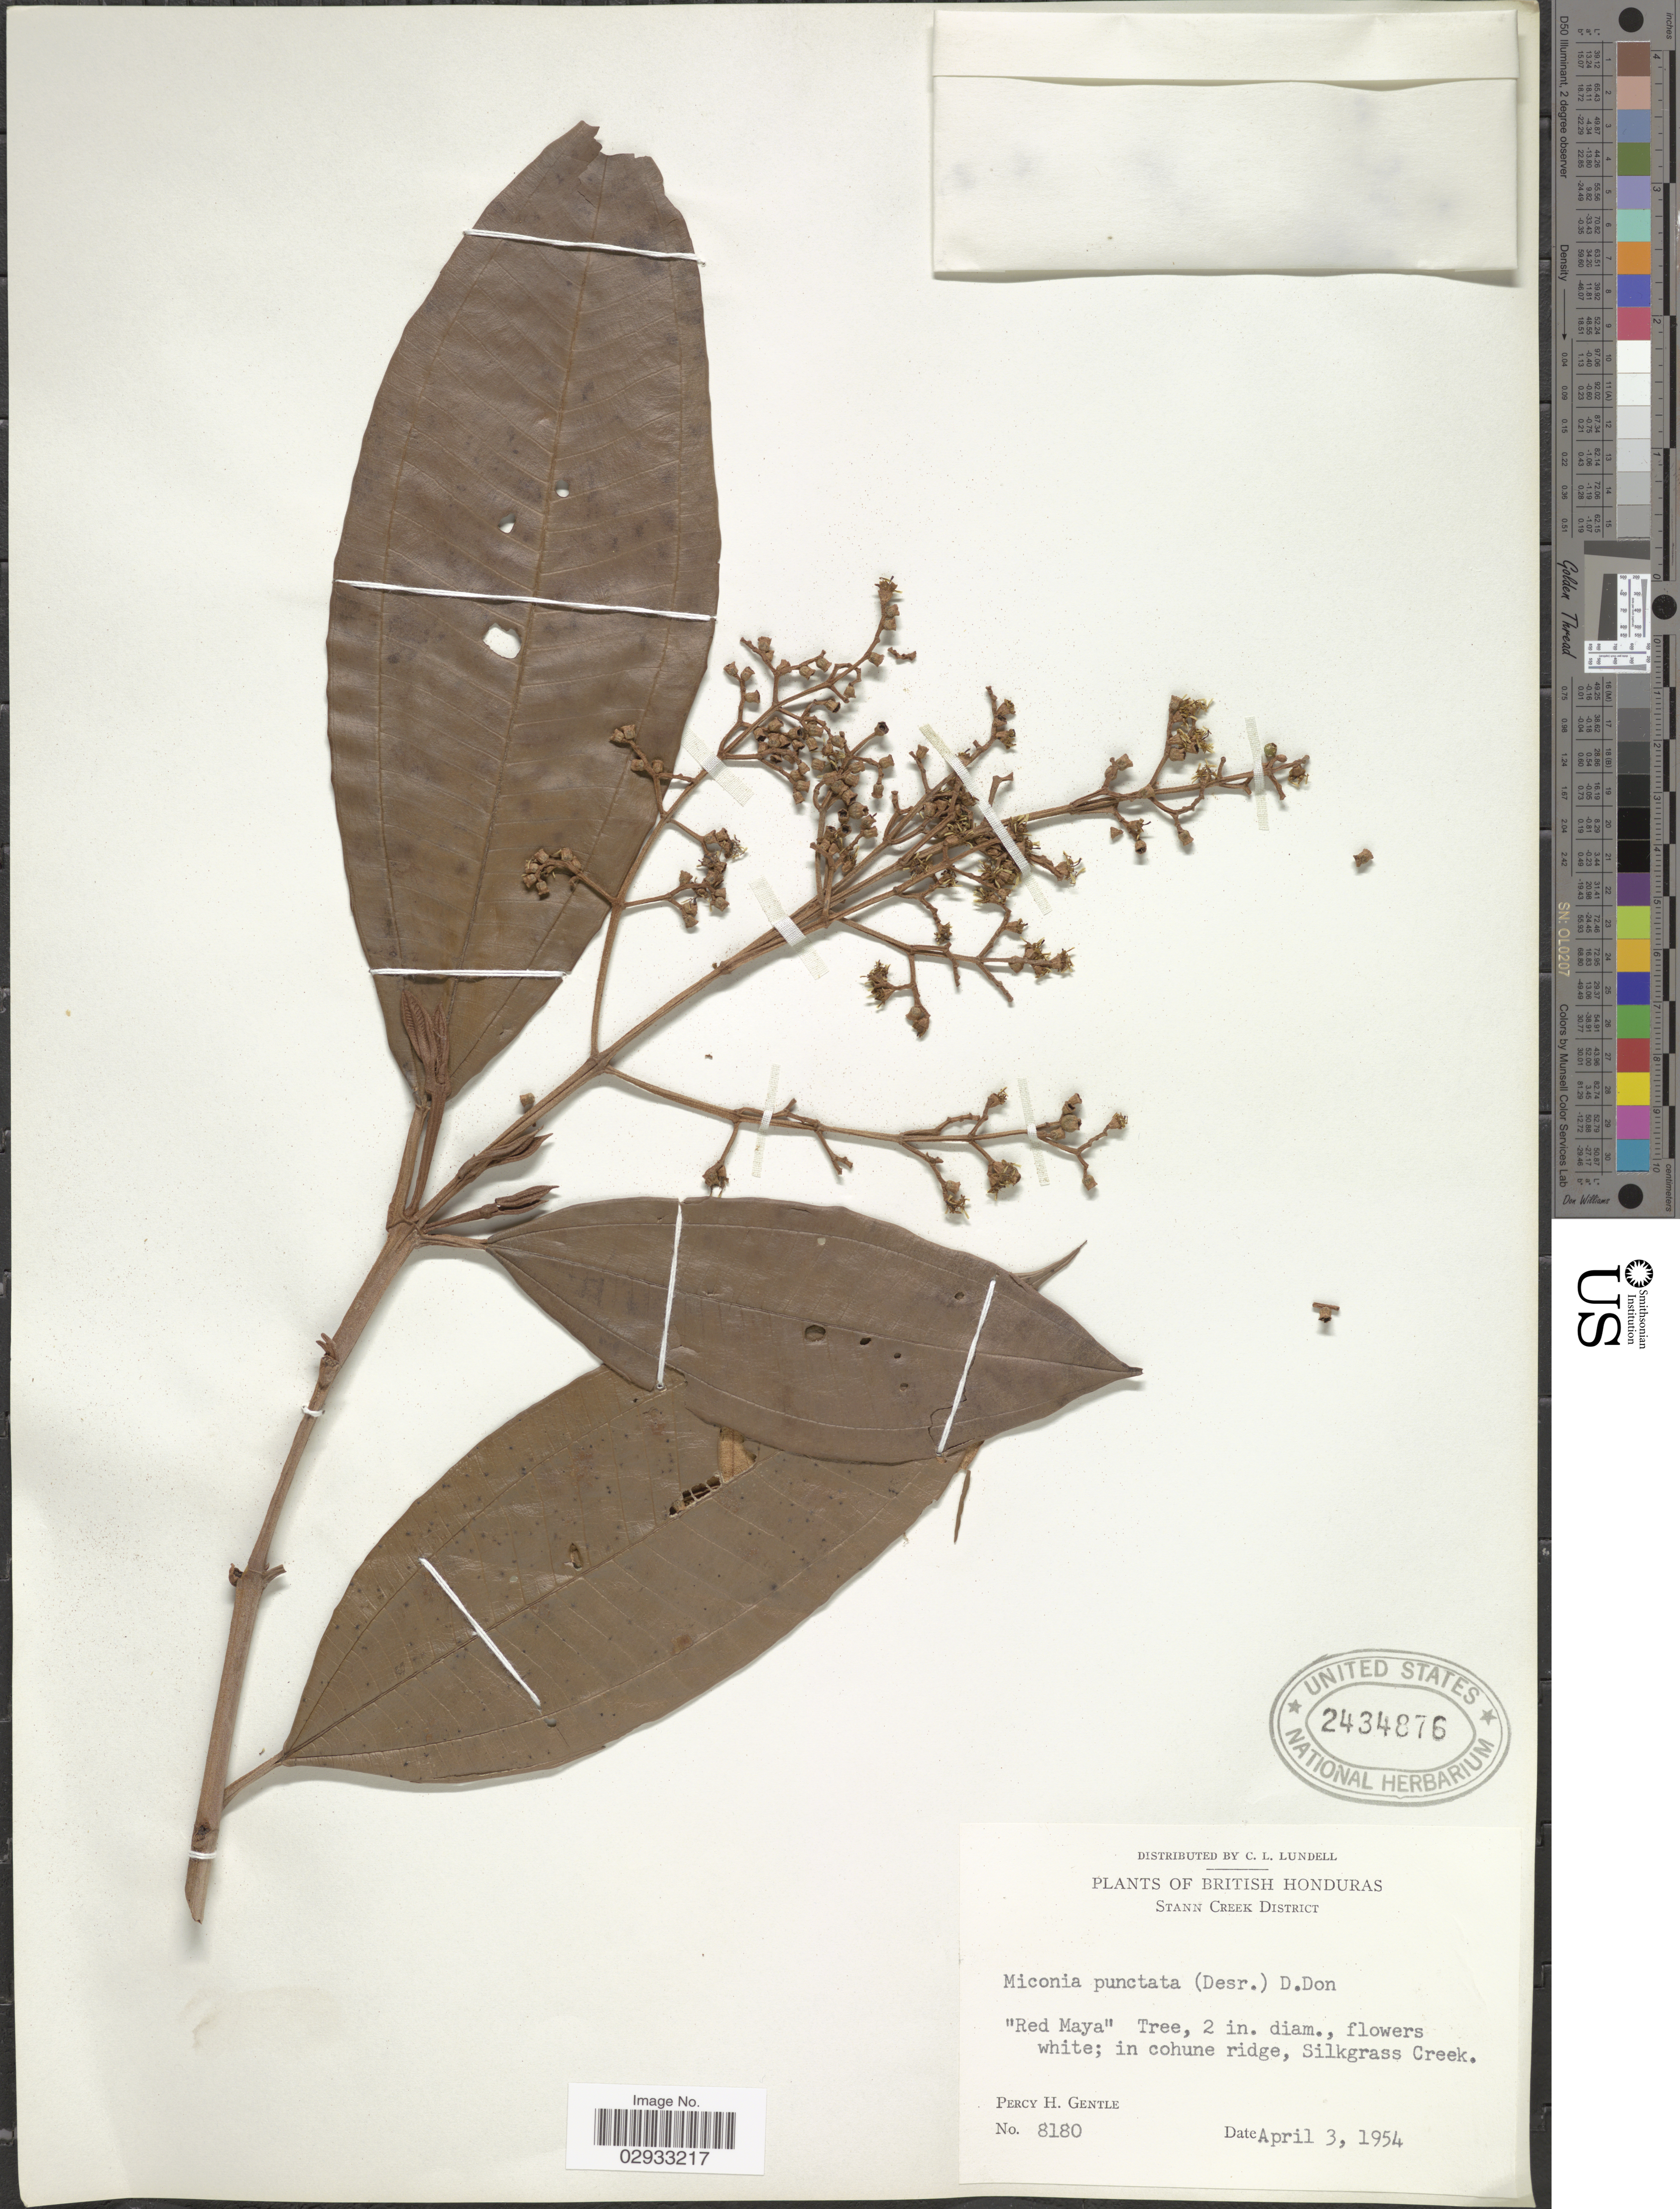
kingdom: Plantae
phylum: Tracheophyta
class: Magnoliopsida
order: Myrtales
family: Melastomataceae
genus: Miconia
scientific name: Miconia punctata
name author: (Desr.) D. Don ex DC.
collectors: P. H. Gentle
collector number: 8180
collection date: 1954-04-03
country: Belize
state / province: Stann Creek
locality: British Honduras. Stann Creek District. In cohune ridge, Silkgrass Creek.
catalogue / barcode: US 2434876